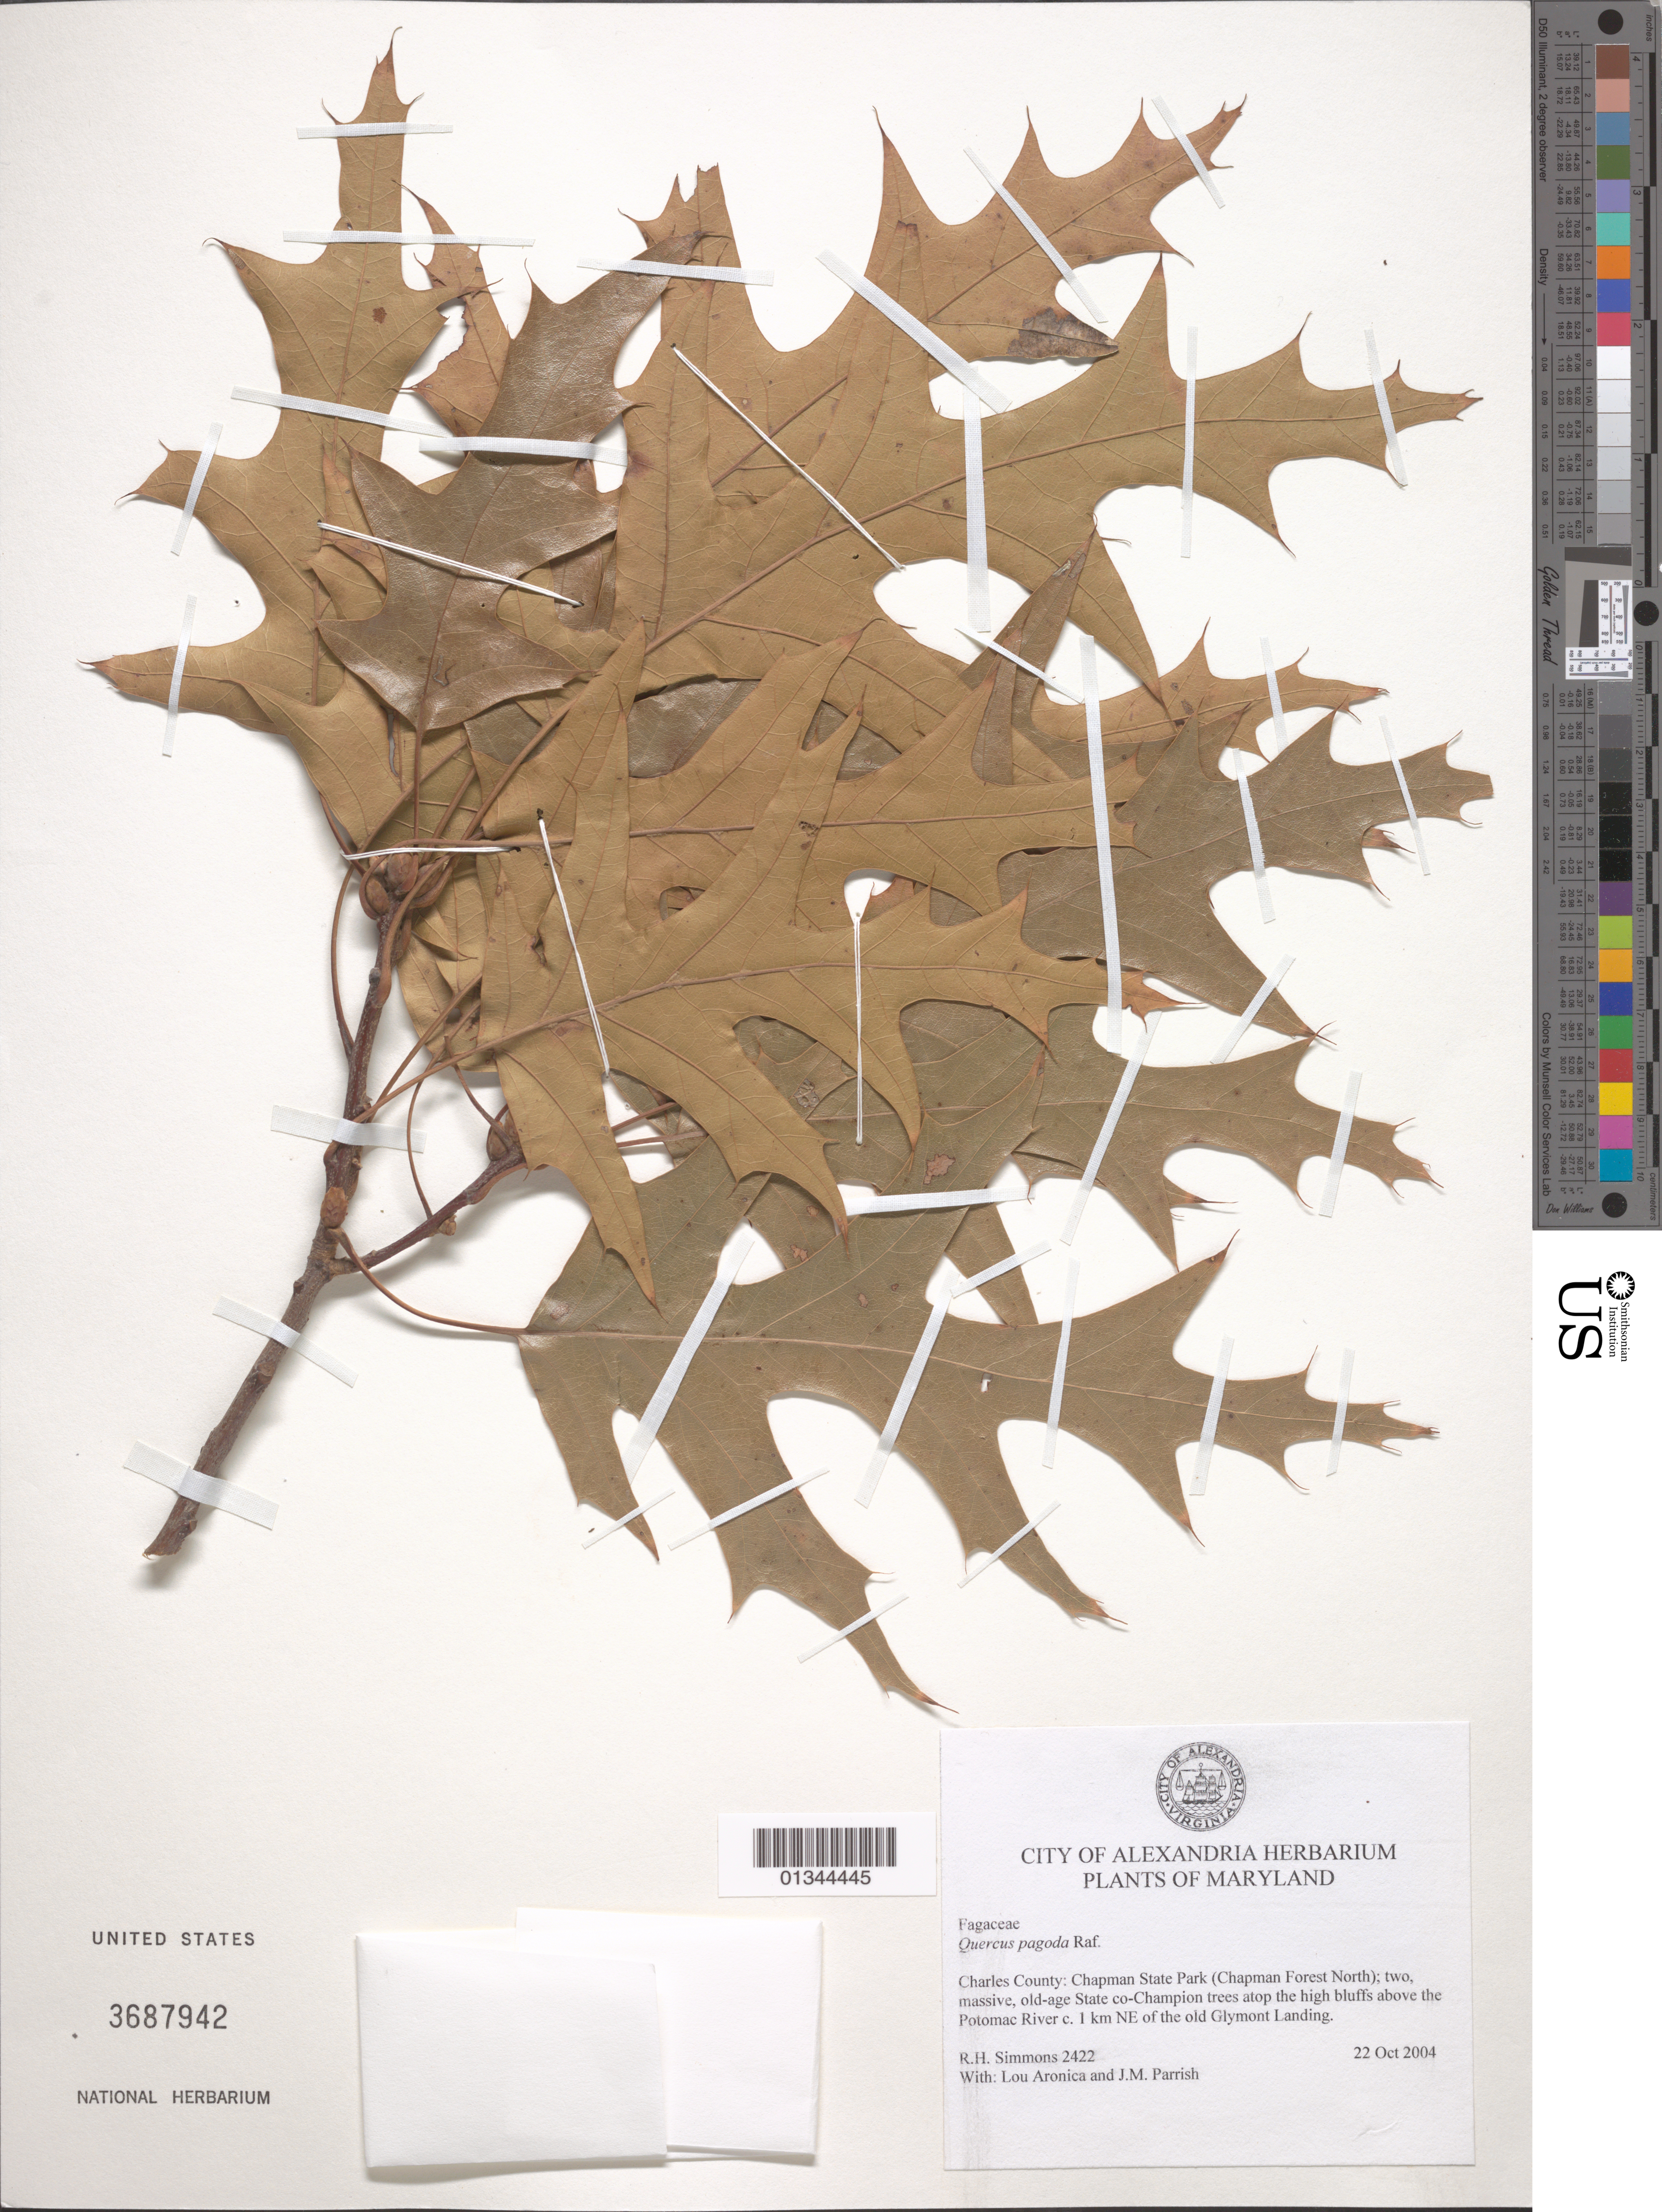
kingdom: Plantae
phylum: Tracheophyta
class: Magnoliopsida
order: Fagales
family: Fagaceae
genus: Quercus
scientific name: Quercus pagoda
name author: Raf.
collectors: R. H. Simmons, L. Aronica & J. Parrish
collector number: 2422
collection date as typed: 22 Oct 2004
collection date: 2004-10-22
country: United States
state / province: Maryland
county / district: Charles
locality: Chapman State Park (Chapman Forest North); atop the high bluffs above the Potomac River c. 1 km NE of the old Glymont Landing.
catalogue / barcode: US 3687942